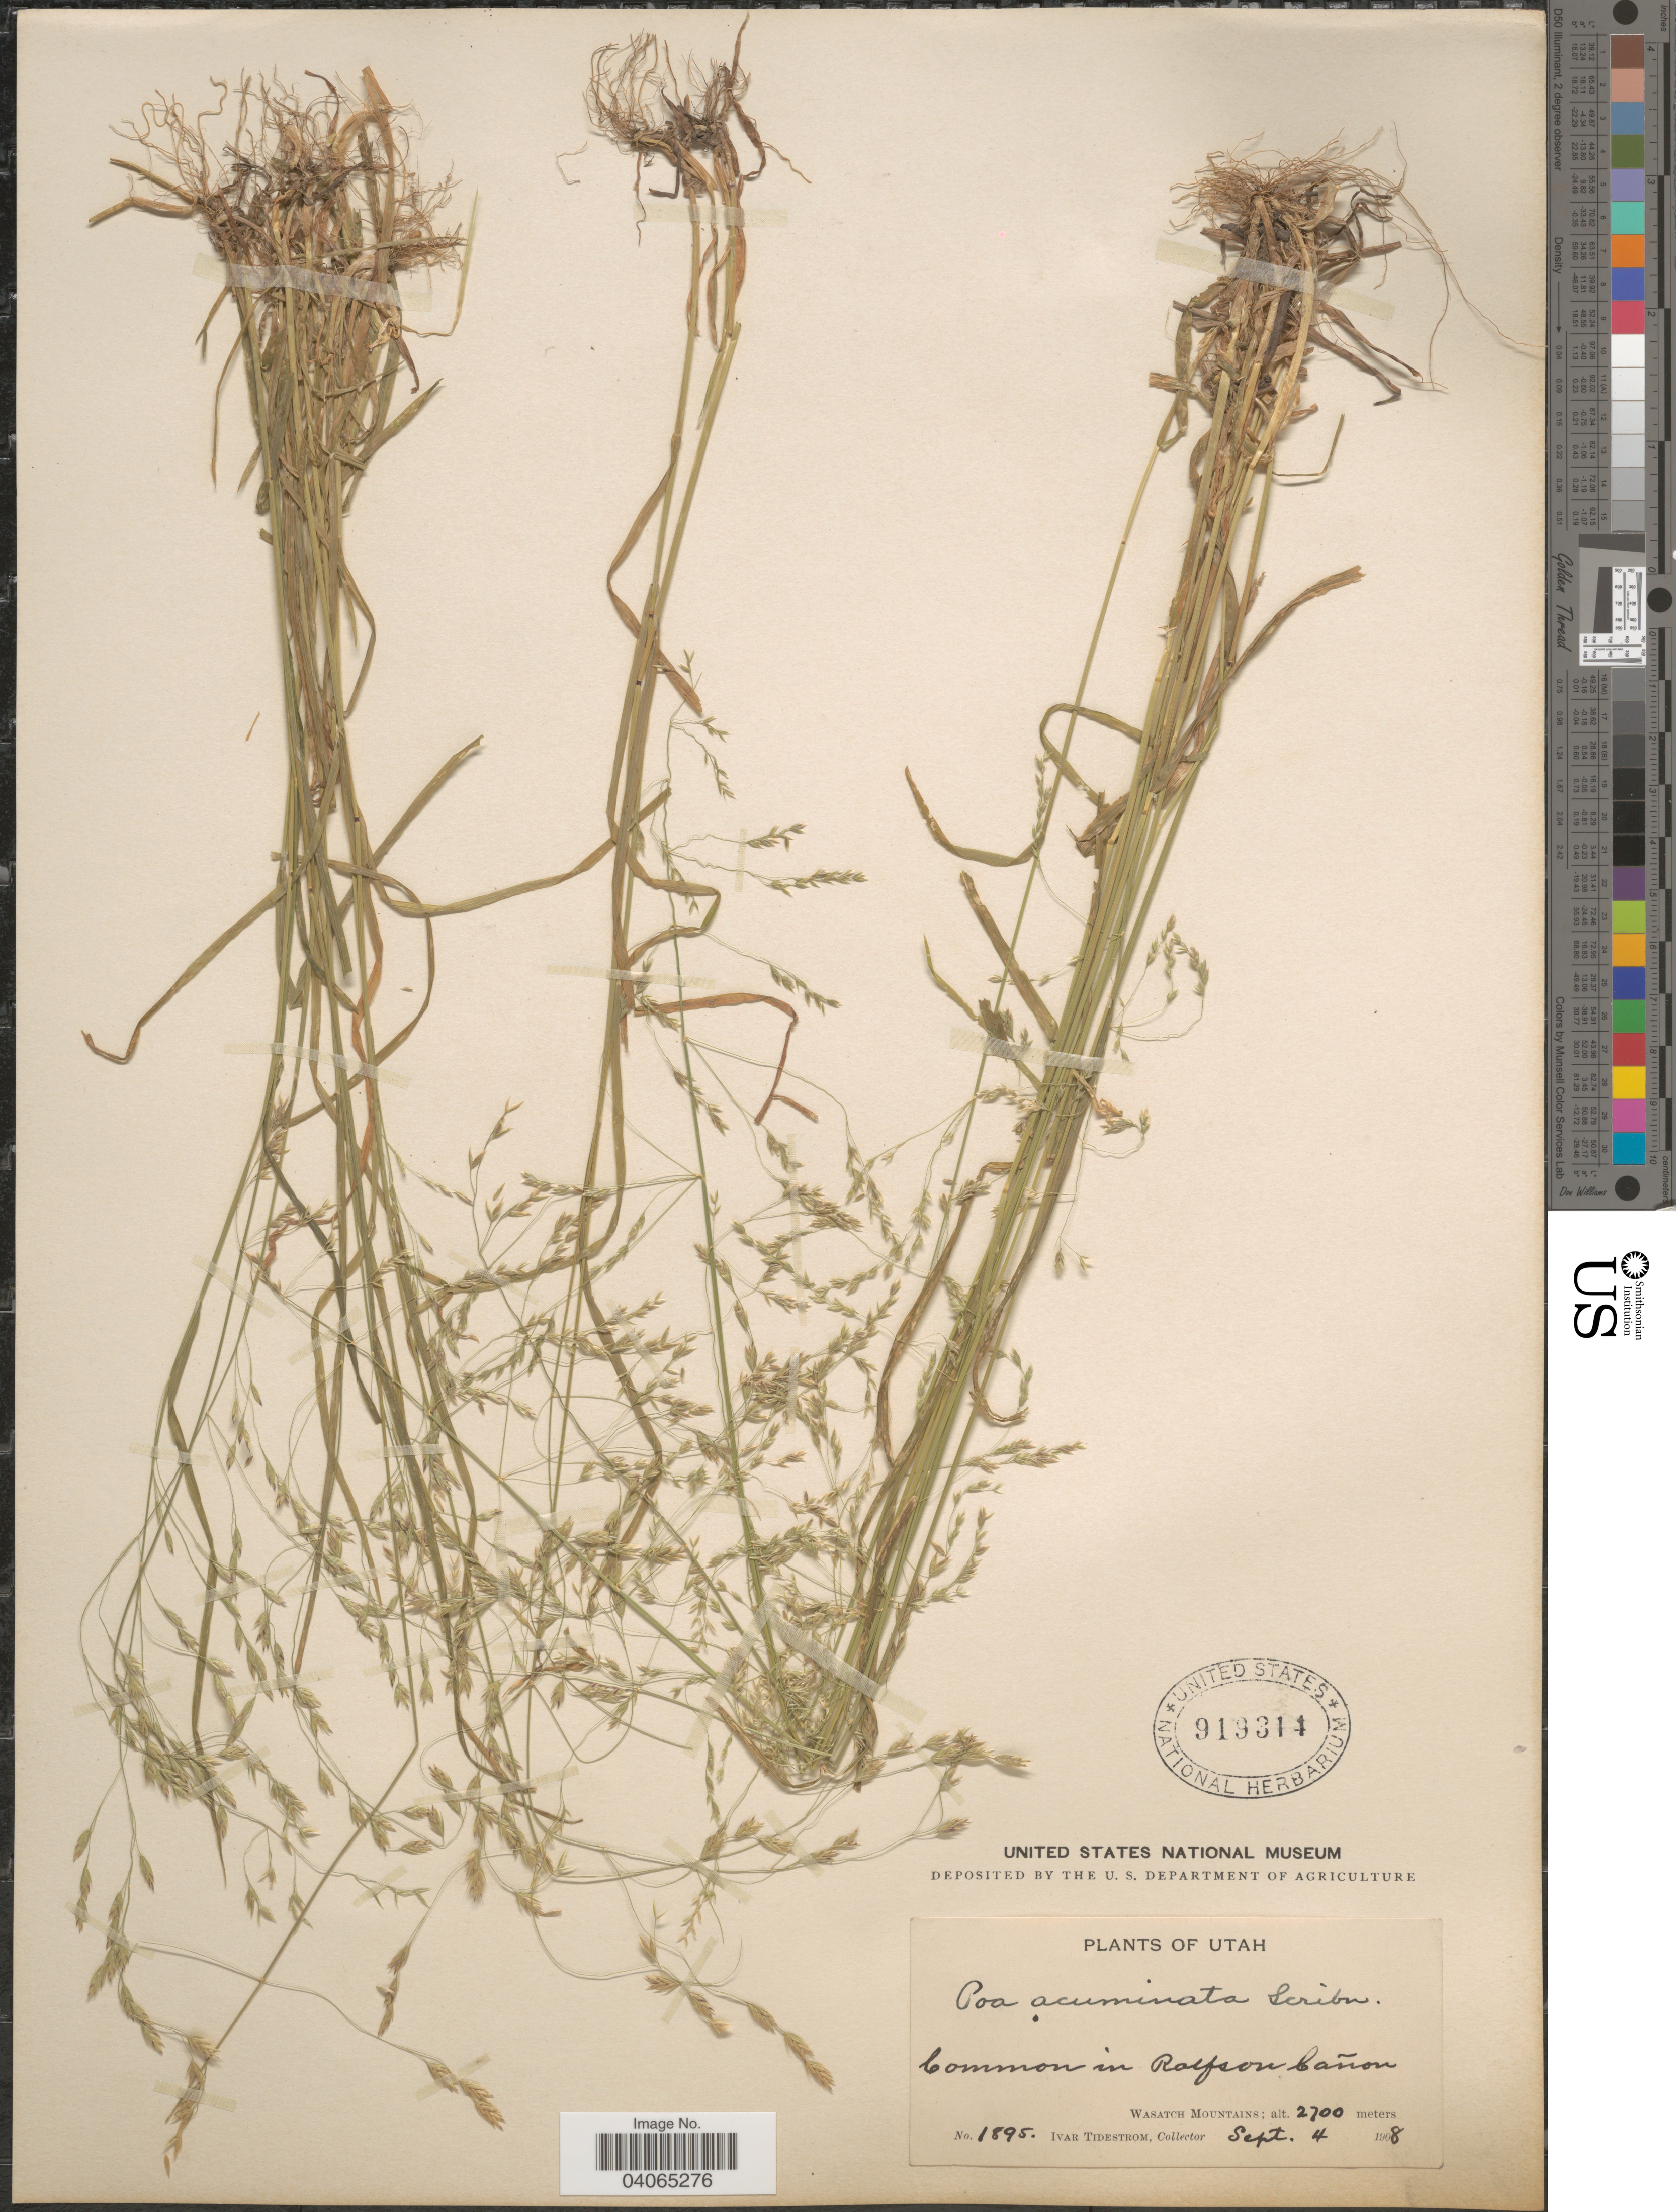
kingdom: Plantae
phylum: Tracheophyta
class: Liliopsida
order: Poales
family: Poaceae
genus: Poa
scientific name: Poa reflexa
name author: Vasey & Scribn.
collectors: I. F. Tidestrom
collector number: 1895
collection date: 1908-09-04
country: United States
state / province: Utah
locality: Common in Rolfson Cañon. Wasatch Mountains.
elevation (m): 2700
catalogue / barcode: US 919314